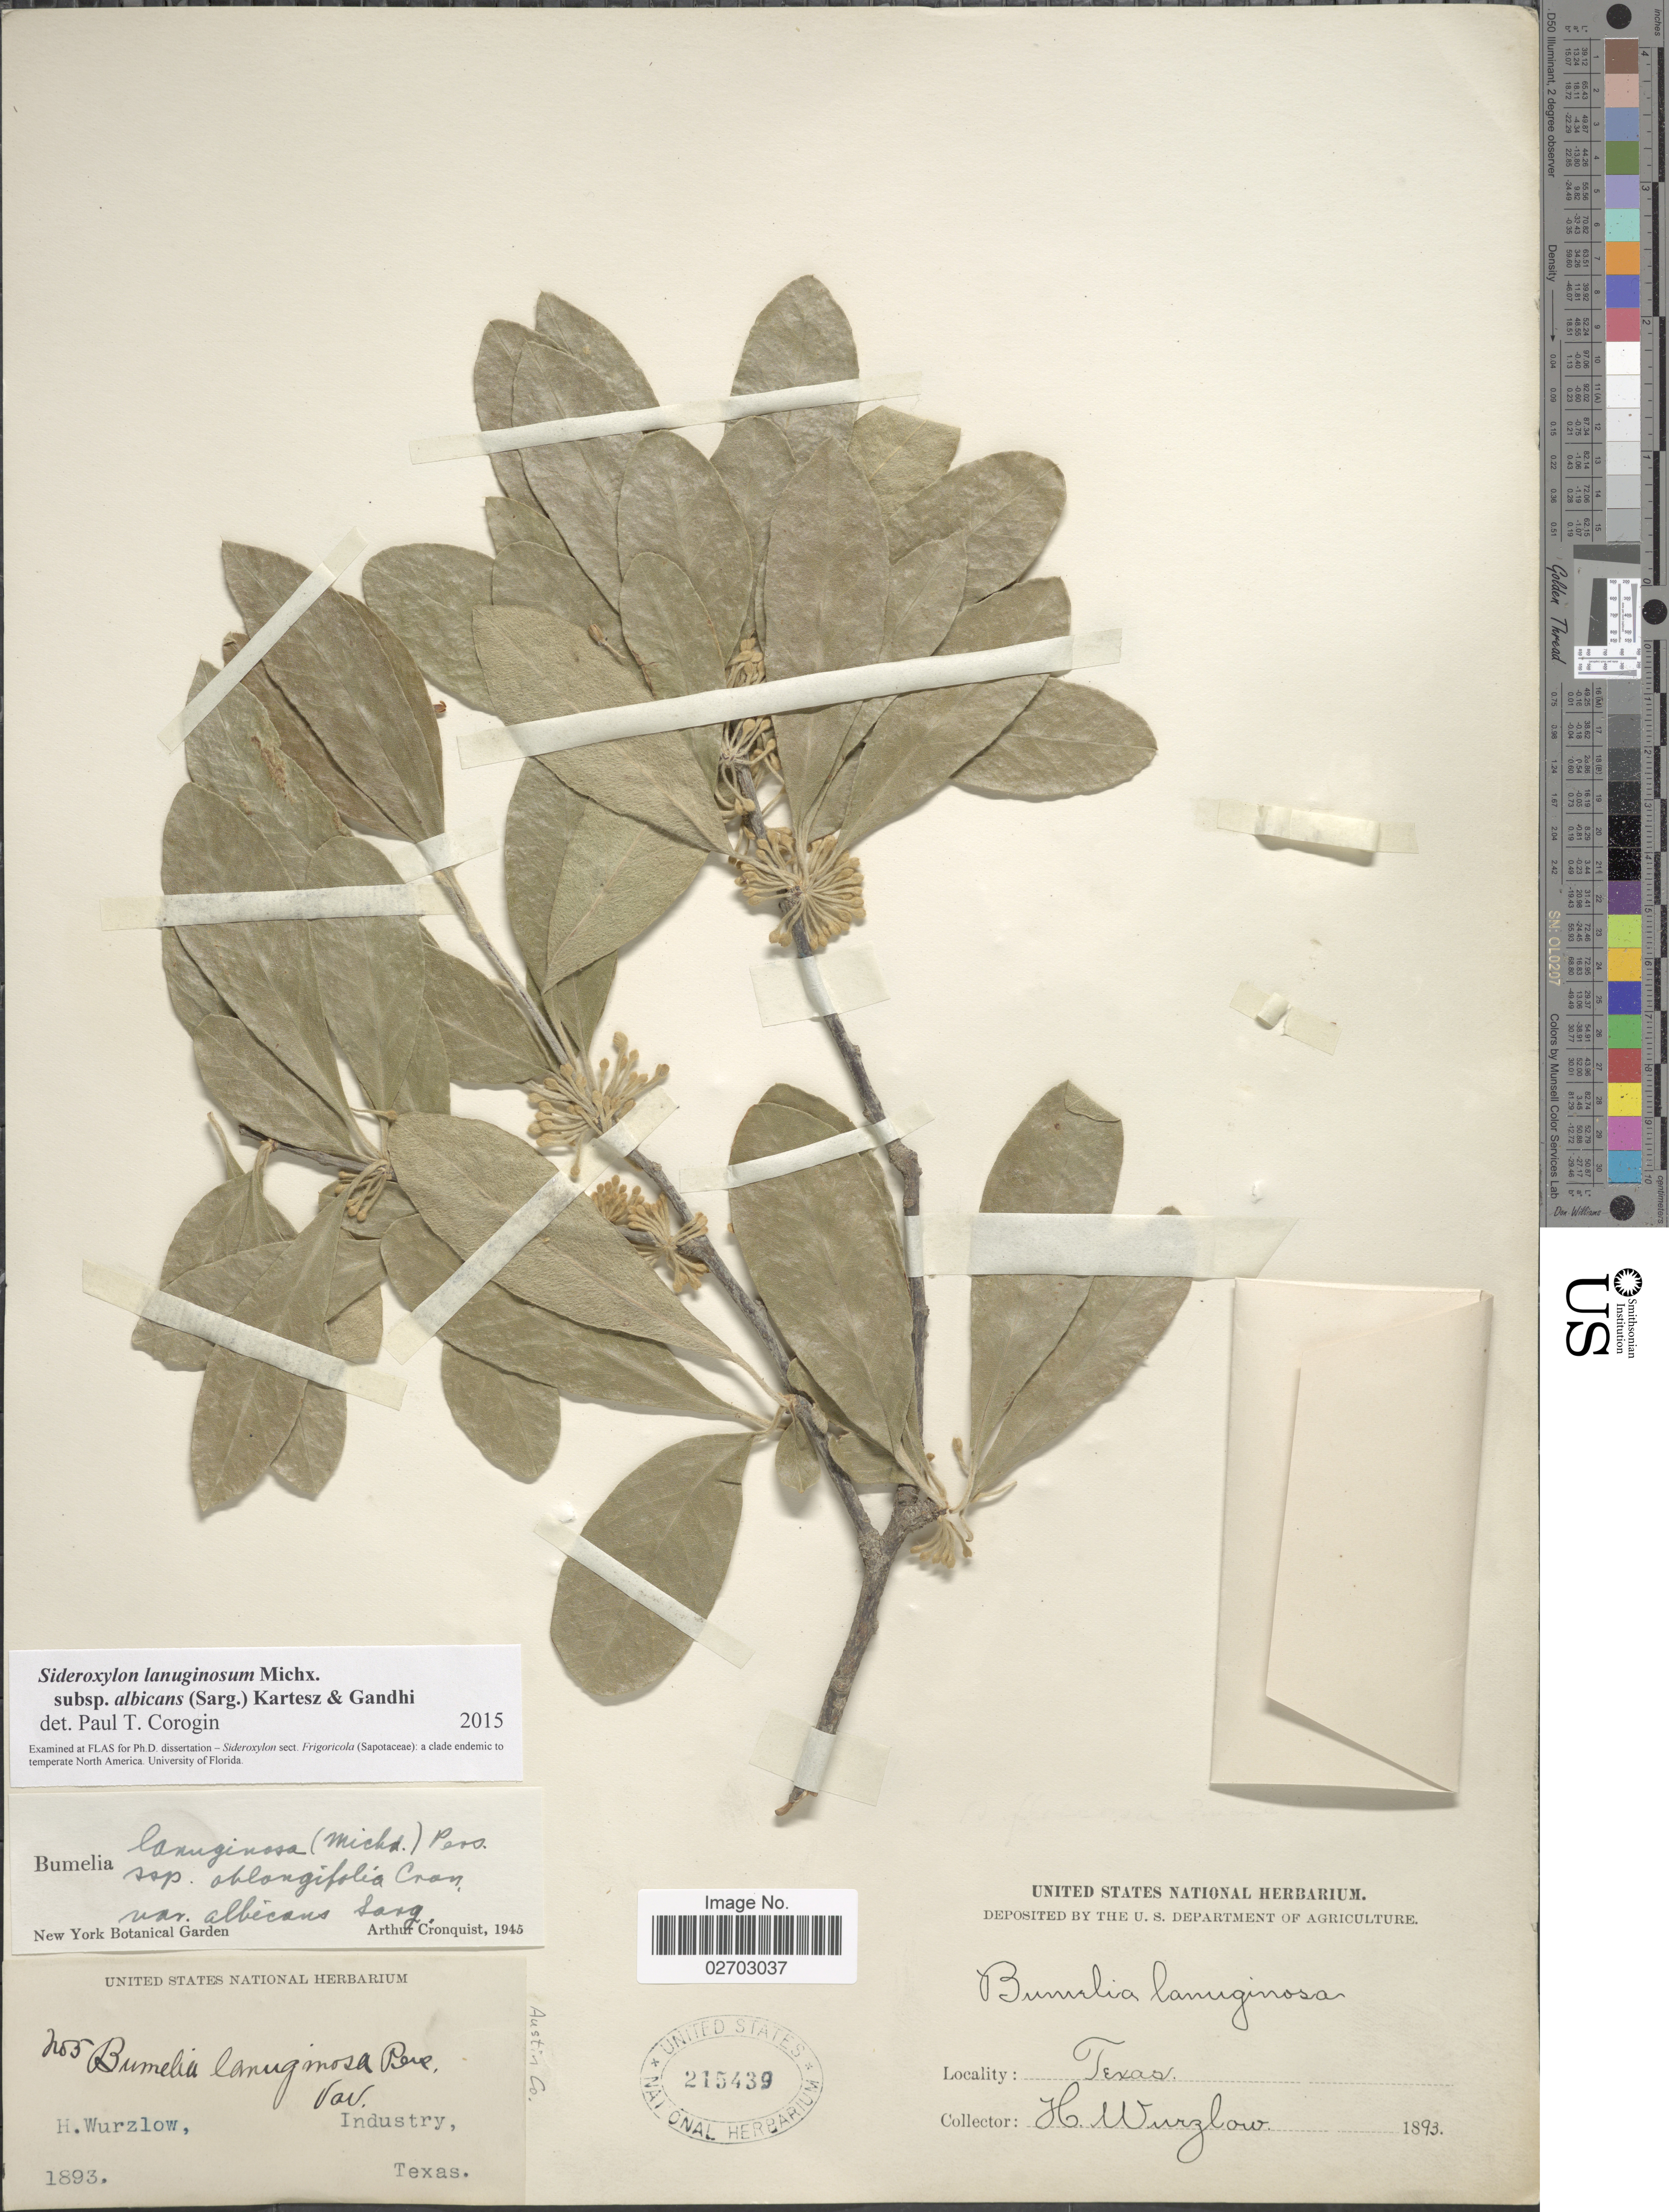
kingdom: Plantae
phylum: Tracheophyta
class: Magnoliopsida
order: Ericales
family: Sapotaceae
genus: Sideroxylon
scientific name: Sideroxylon lanuginosum subsp. albicans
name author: (Sarg.) Kartesz & Gandhi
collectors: H. Wurzlow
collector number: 5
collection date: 1893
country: United States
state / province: Texas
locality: Industry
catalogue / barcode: US 215439